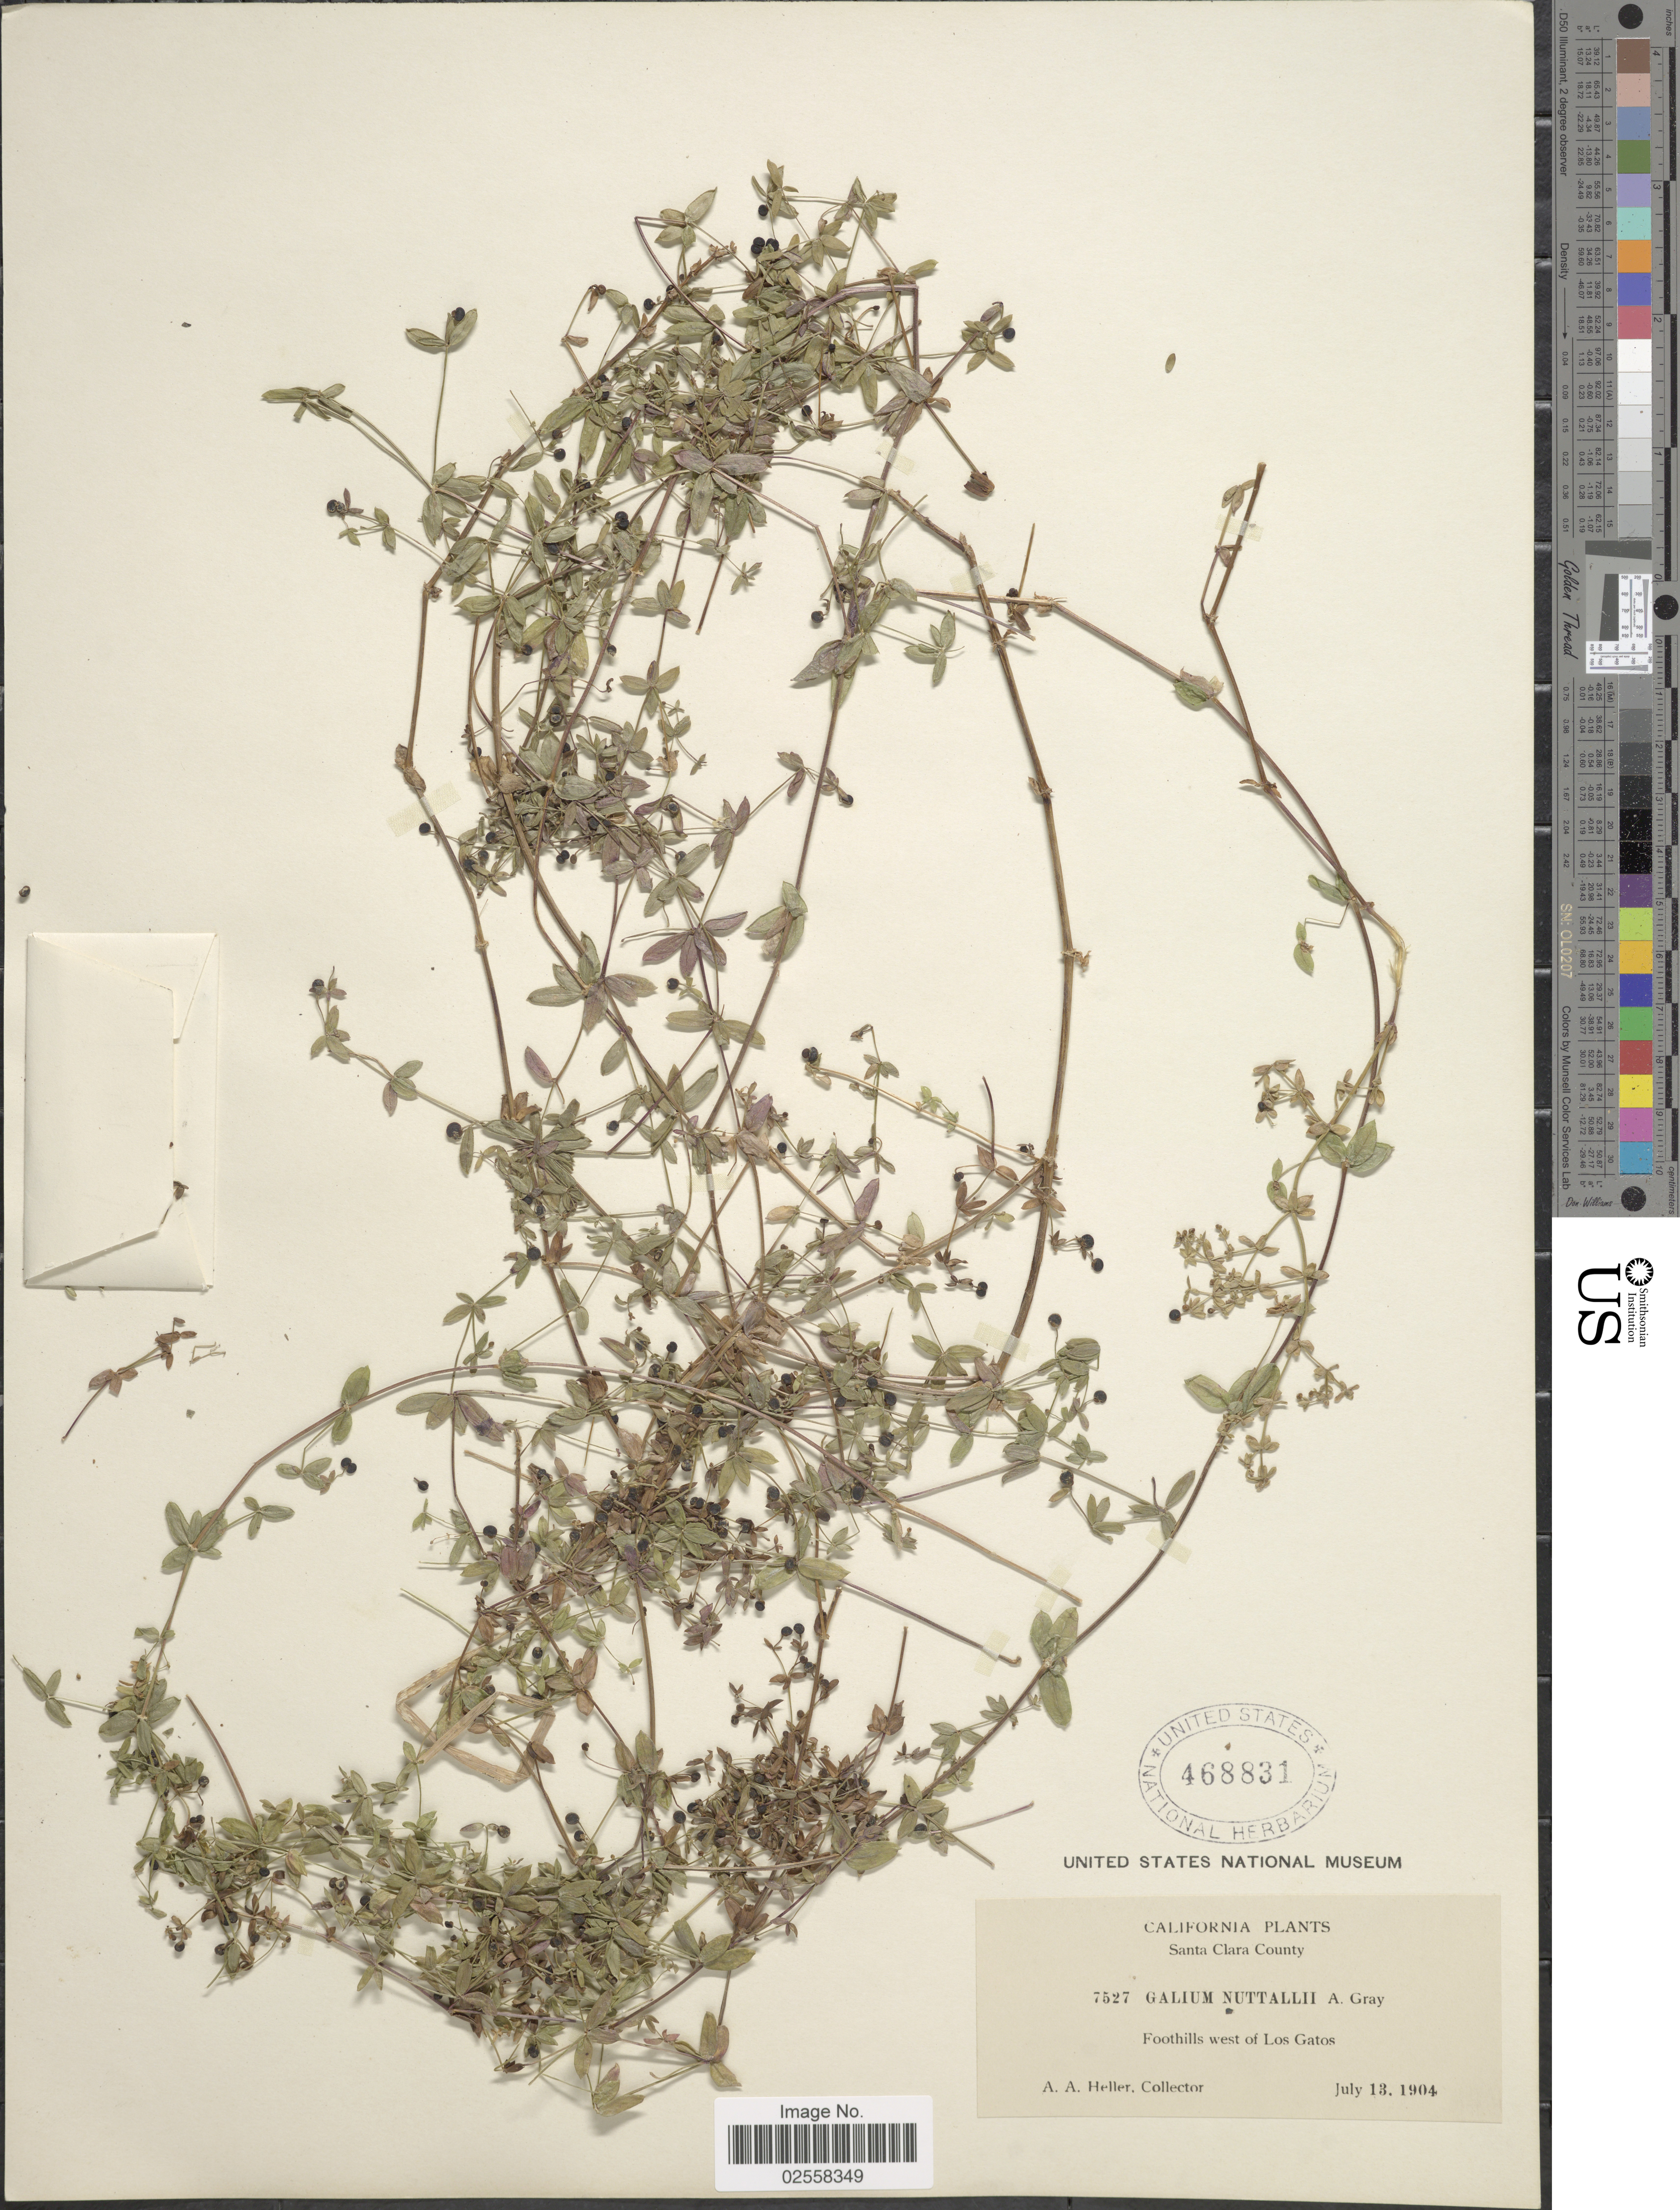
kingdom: Plantae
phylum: Tracheophyta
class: Magnoliopsida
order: Gentianales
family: Rubiaceae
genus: Galium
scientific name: Galium nuttallii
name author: A. Gray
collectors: A. A. Heller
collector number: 7527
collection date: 1904-07-13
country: United States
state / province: California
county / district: Santa Clara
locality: Santa Clara County, foothills west of Los Gatos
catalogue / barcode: US 468831